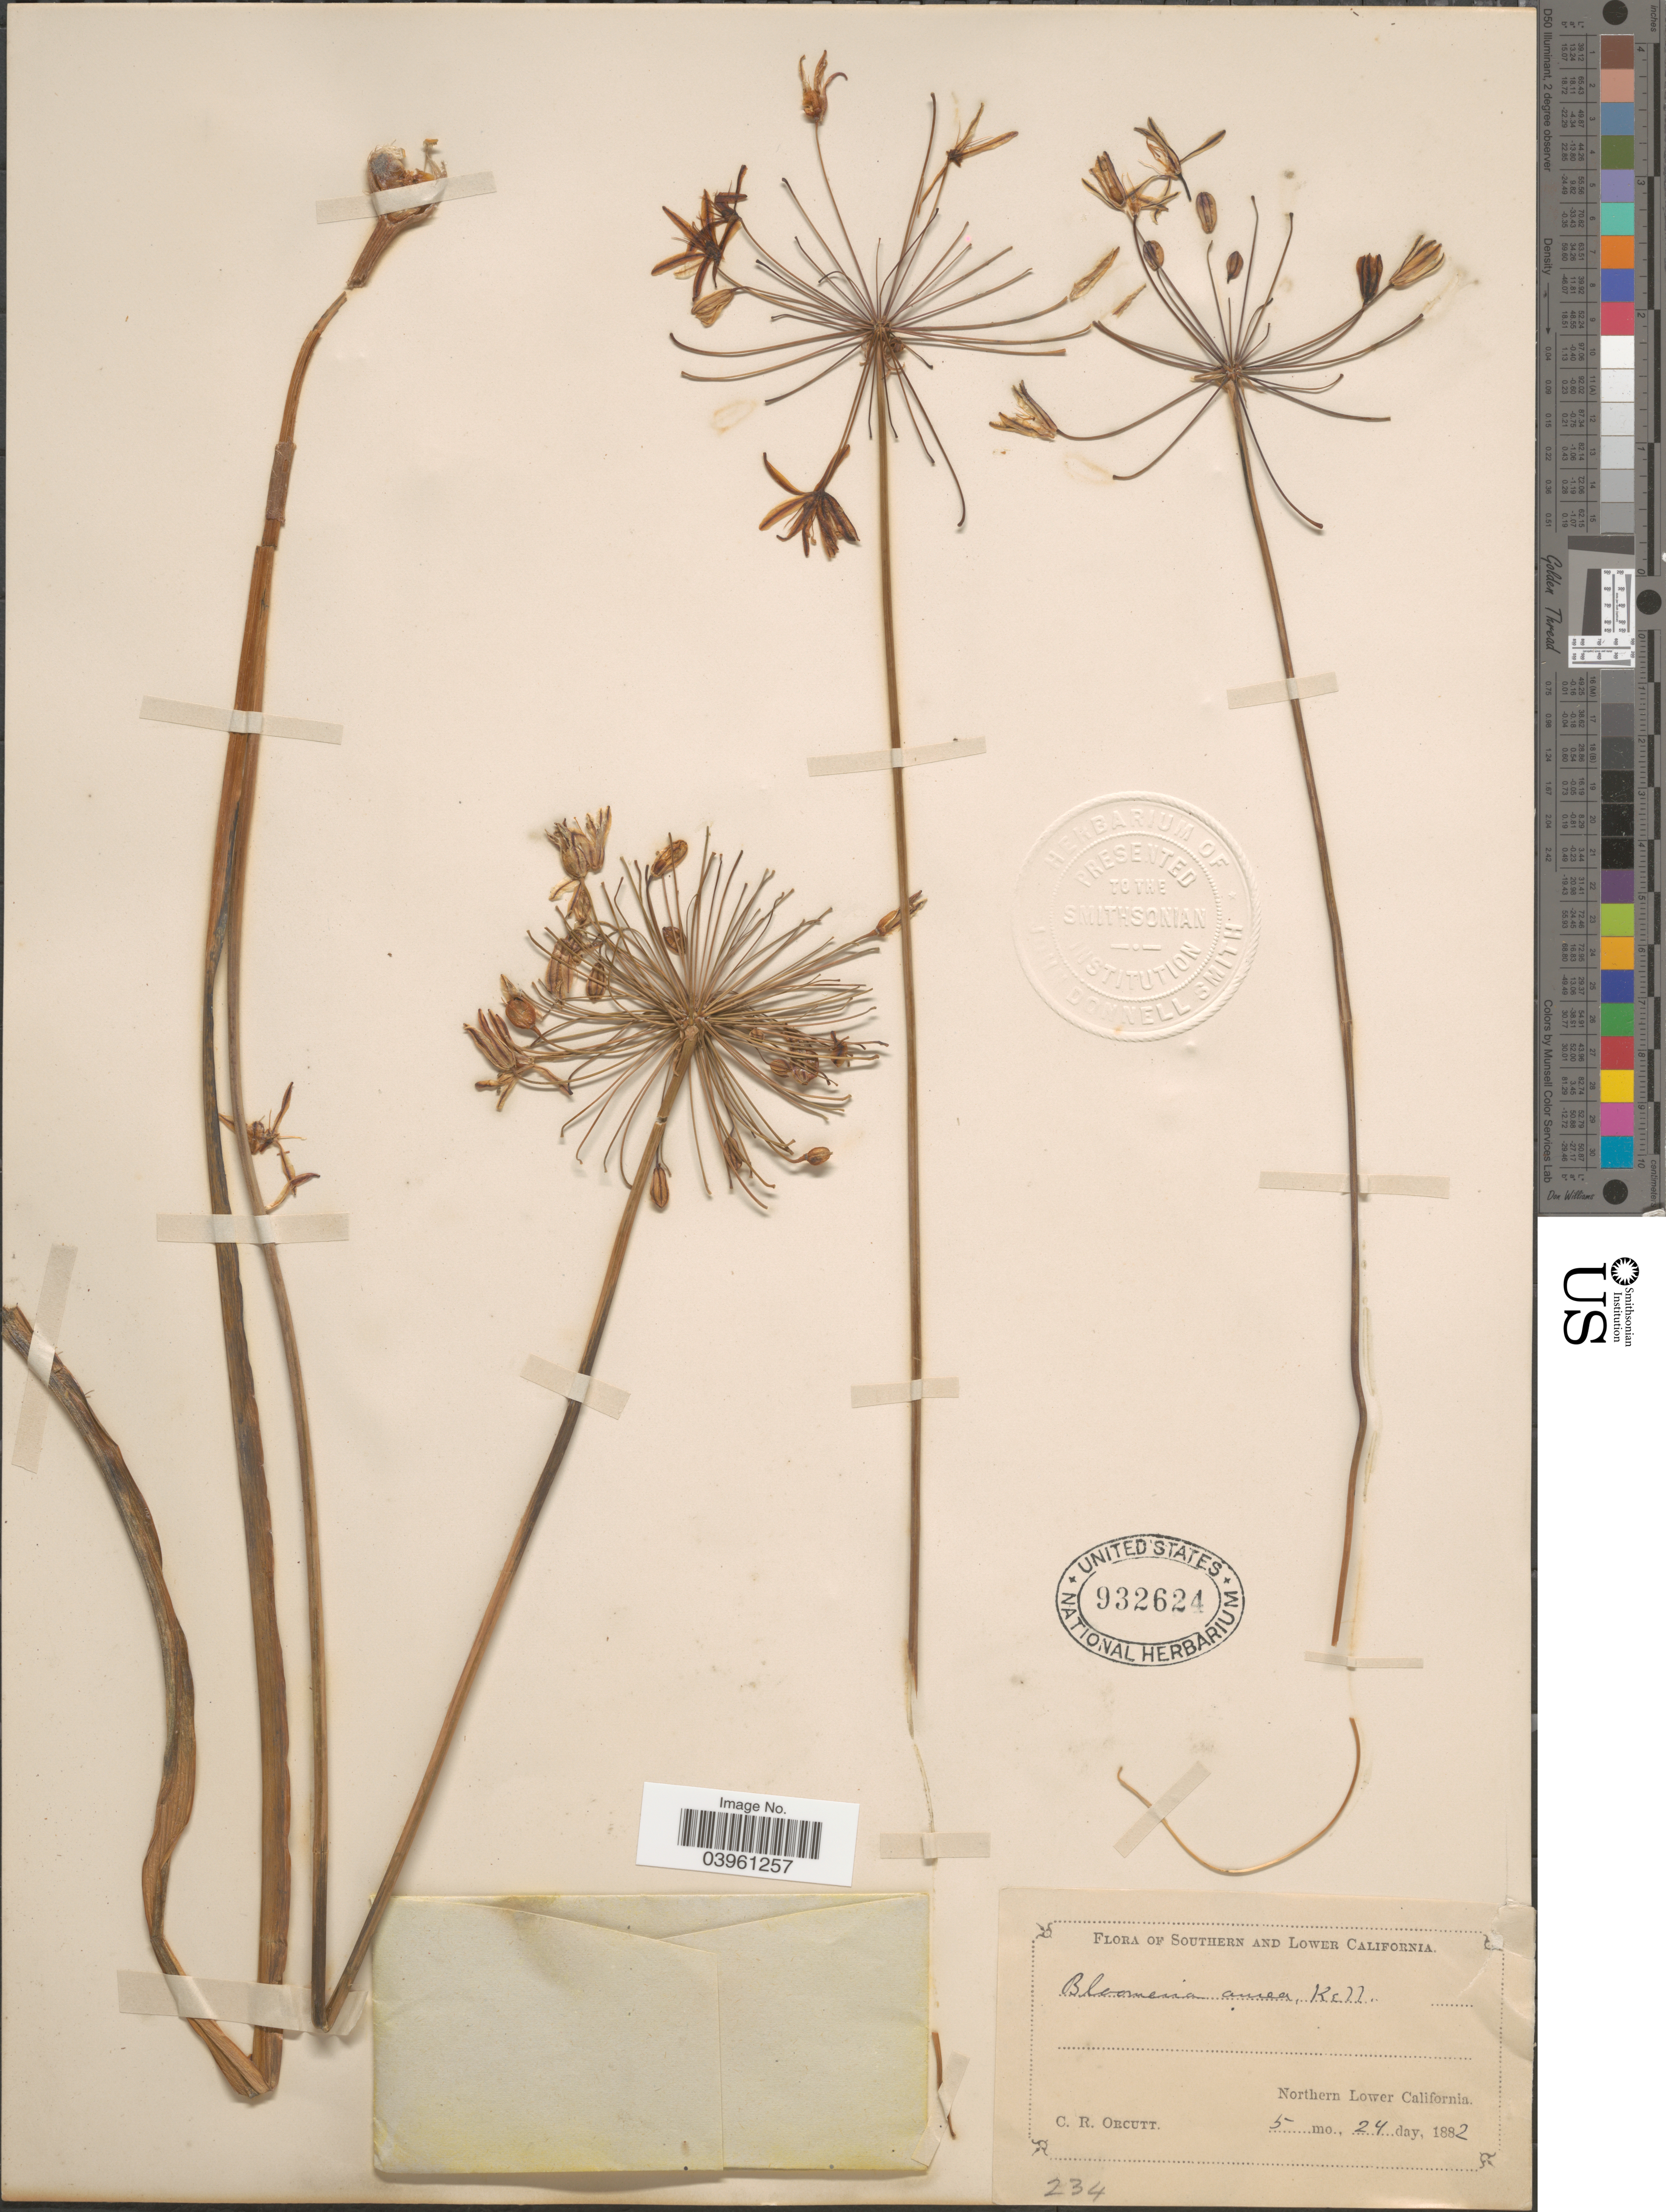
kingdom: Plantae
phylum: Tracheophyta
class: Liliopsida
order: Asparagales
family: Asparagaceae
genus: Bloomeria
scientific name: Bloomeria aurea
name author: Kellogg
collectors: C. R. Orcutt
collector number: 234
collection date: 1882-05-24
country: Mexico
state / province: Baja California Norte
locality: Southern and Lower California. Northern Lower California.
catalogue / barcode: US 932624